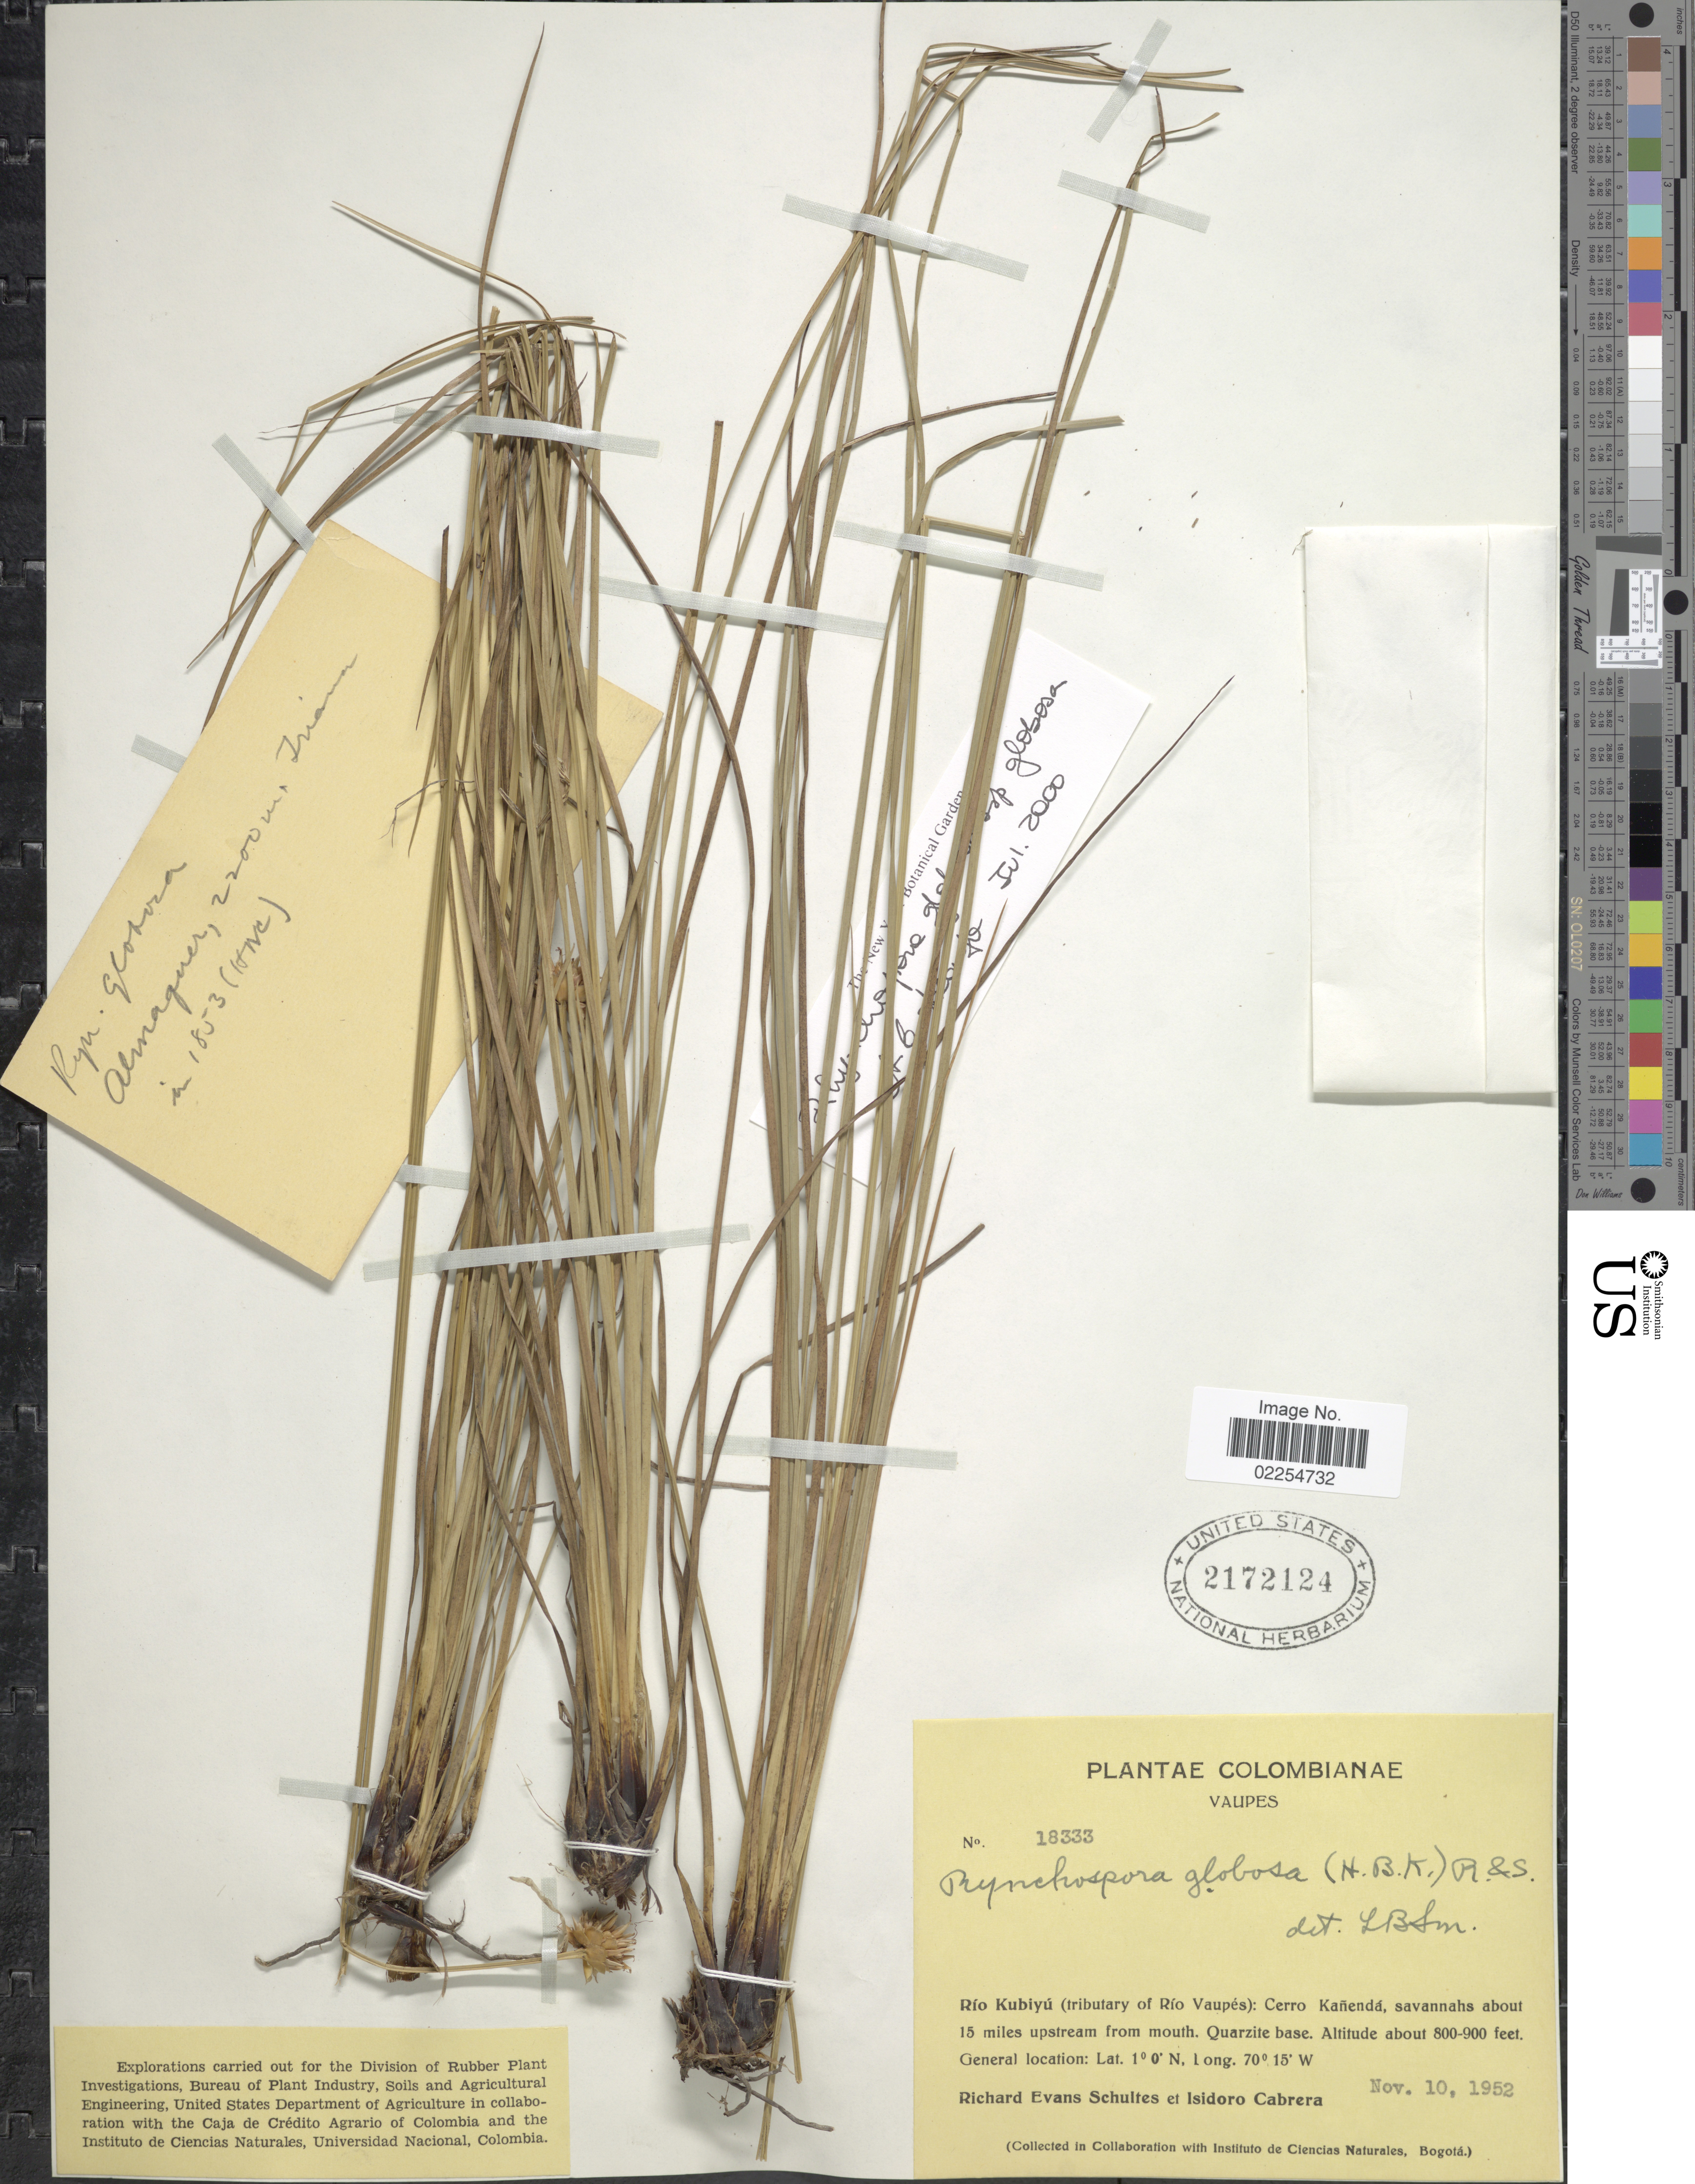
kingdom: Plantae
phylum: Tracheophyta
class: Liliopsida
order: Poales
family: Cyperaceae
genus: Rhynchospora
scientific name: Rhynchospora globosa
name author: (Kunth) Roem. & Schult.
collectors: R. E. Schultes & I. Cabrera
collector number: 18333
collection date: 1952-11-10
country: Colombia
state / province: Vaupés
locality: Rio Kubiyu (tributary of Rio Vaupes), Cerro Kanenda, about 15 miles upstream from mouth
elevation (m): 244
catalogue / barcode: US 2172124